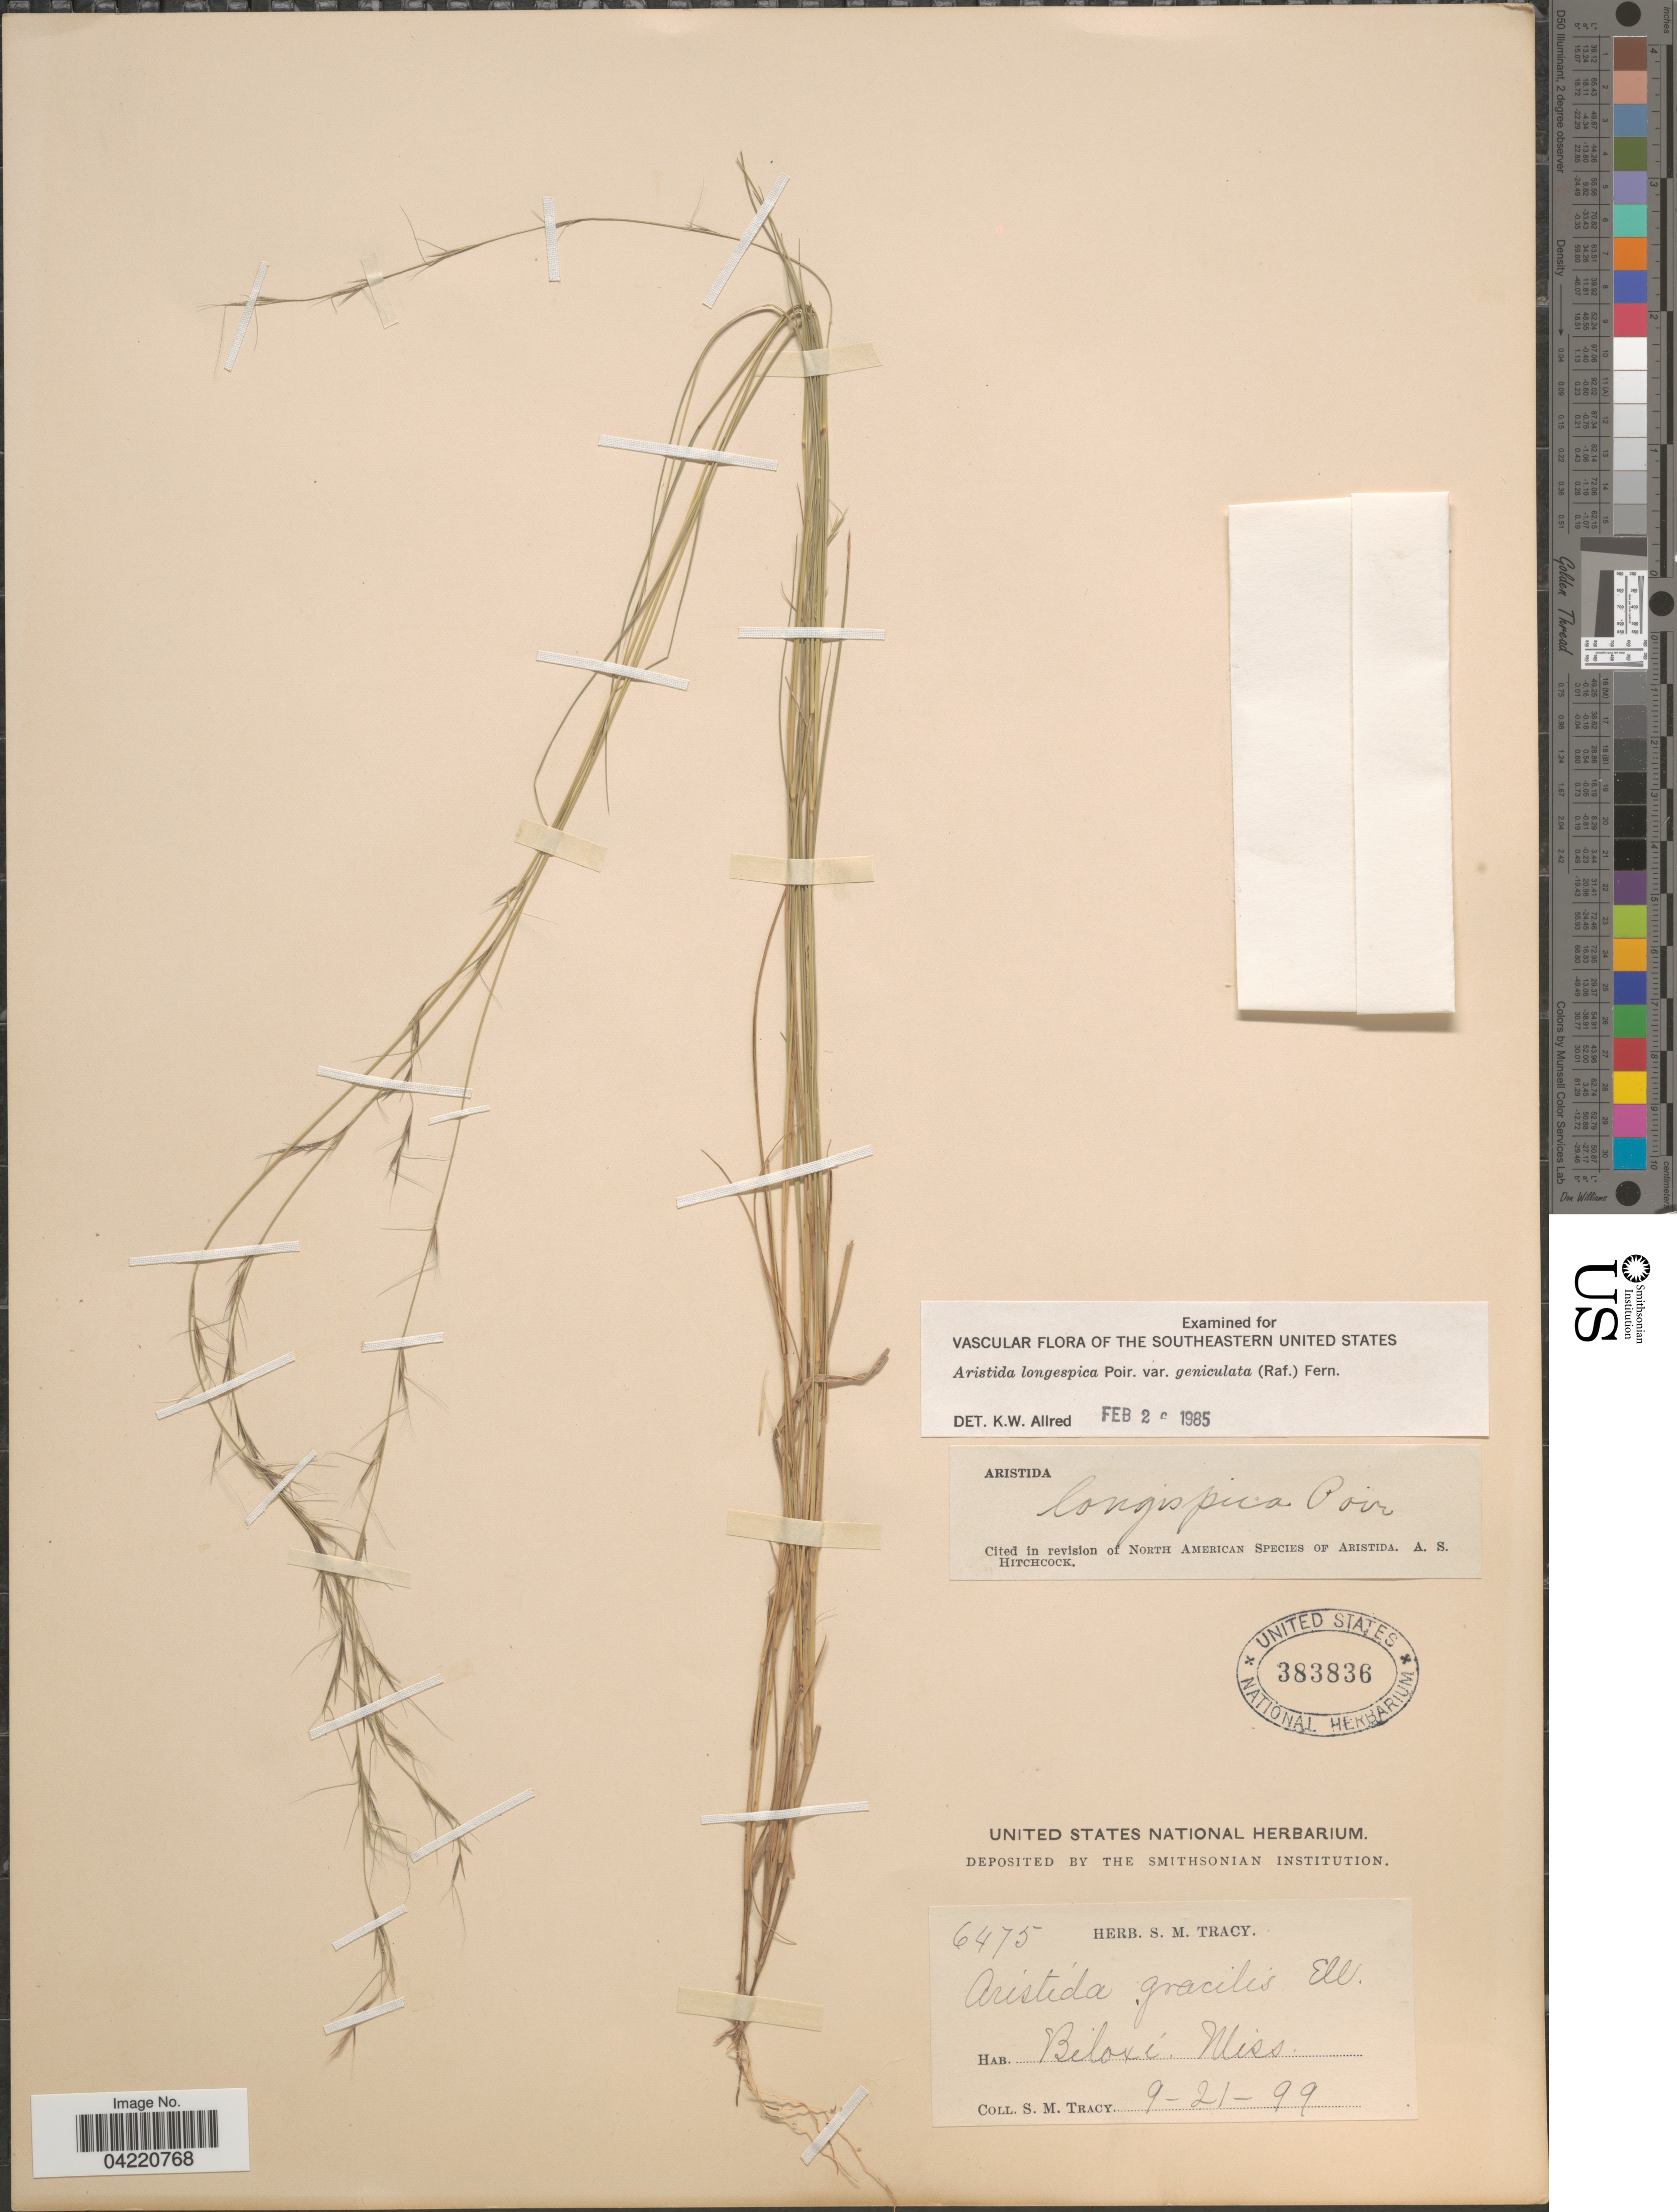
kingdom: Plantae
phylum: Tracheophyta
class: Liliopsida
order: Poales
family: Poaceae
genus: Aristida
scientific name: Aristida longespica var. geniculata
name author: (Raf.) Fernald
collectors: S. M. Tracy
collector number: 6475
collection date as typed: Transcribed d/m/y: 21/9/99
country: United States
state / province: Mississippi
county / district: Harrison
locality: Biloxi.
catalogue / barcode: US 383836